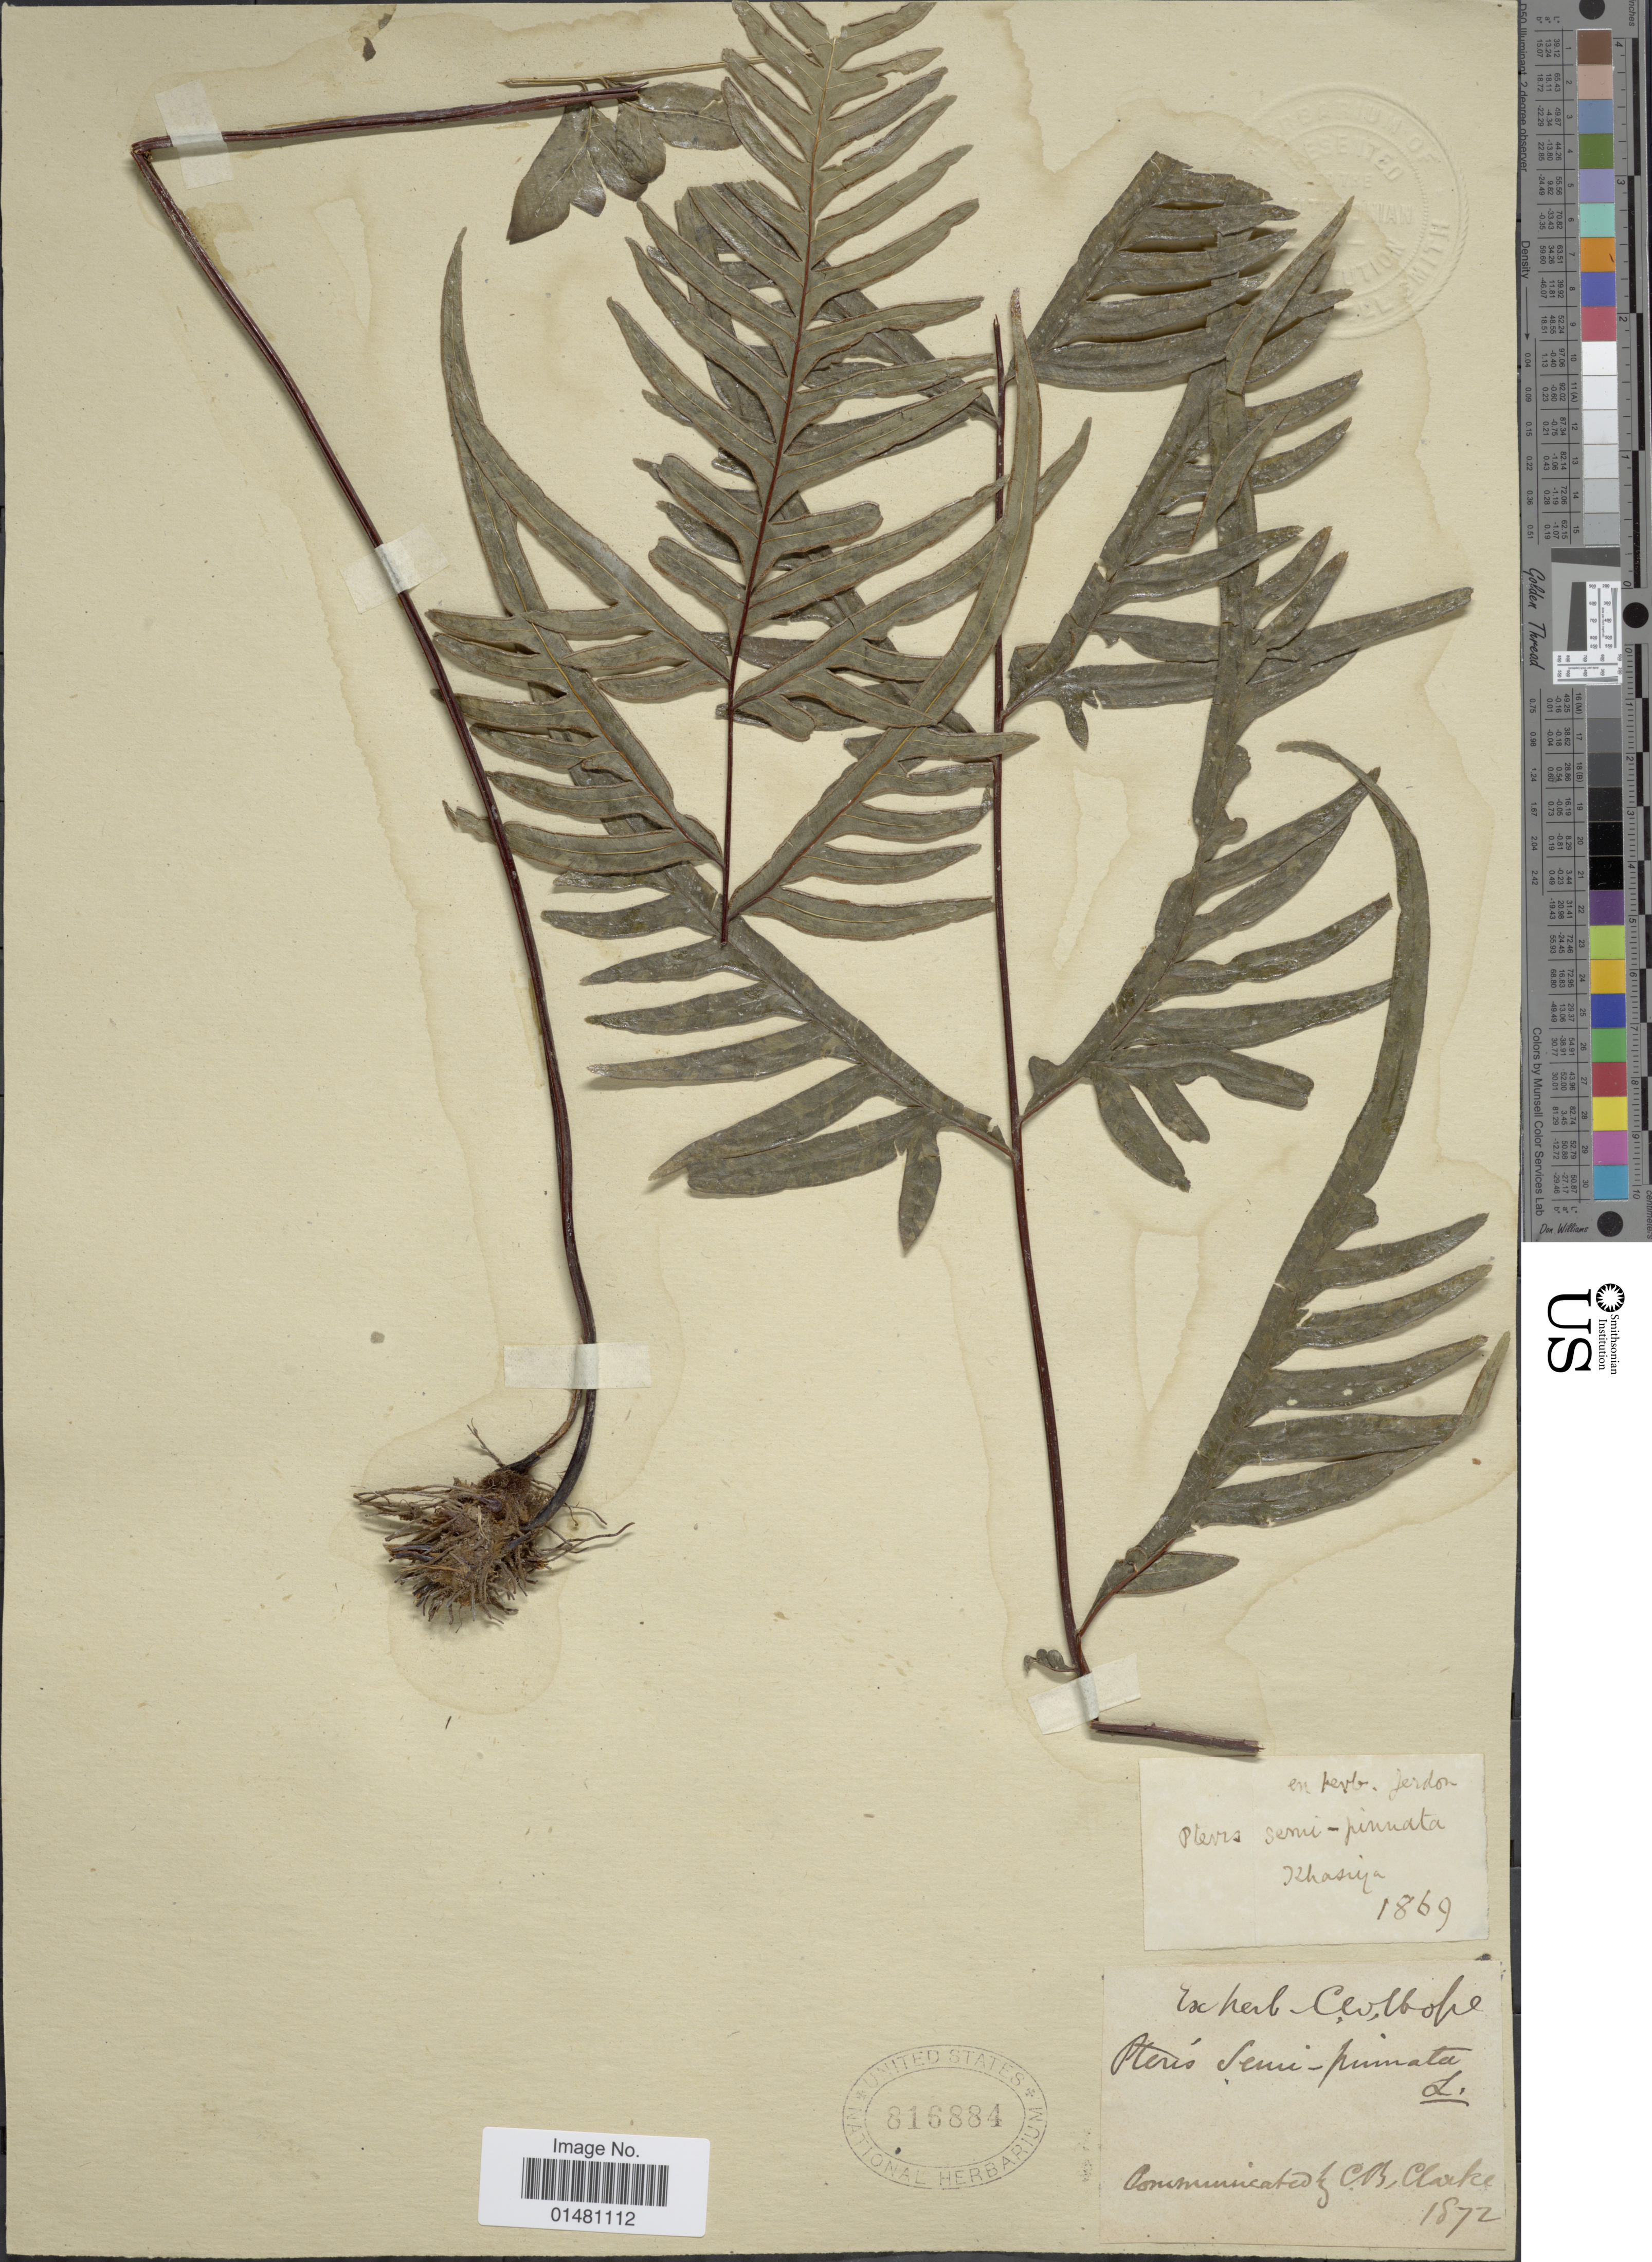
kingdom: Plantae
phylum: Tracheophyta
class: Polypodiopsida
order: Polypodiales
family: Pteridaceae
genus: Pteris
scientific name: Pteris semipinnata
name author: L.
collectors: ex herb. Jerdon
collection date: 1869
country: India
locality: Khasiya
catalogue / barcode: US 816884